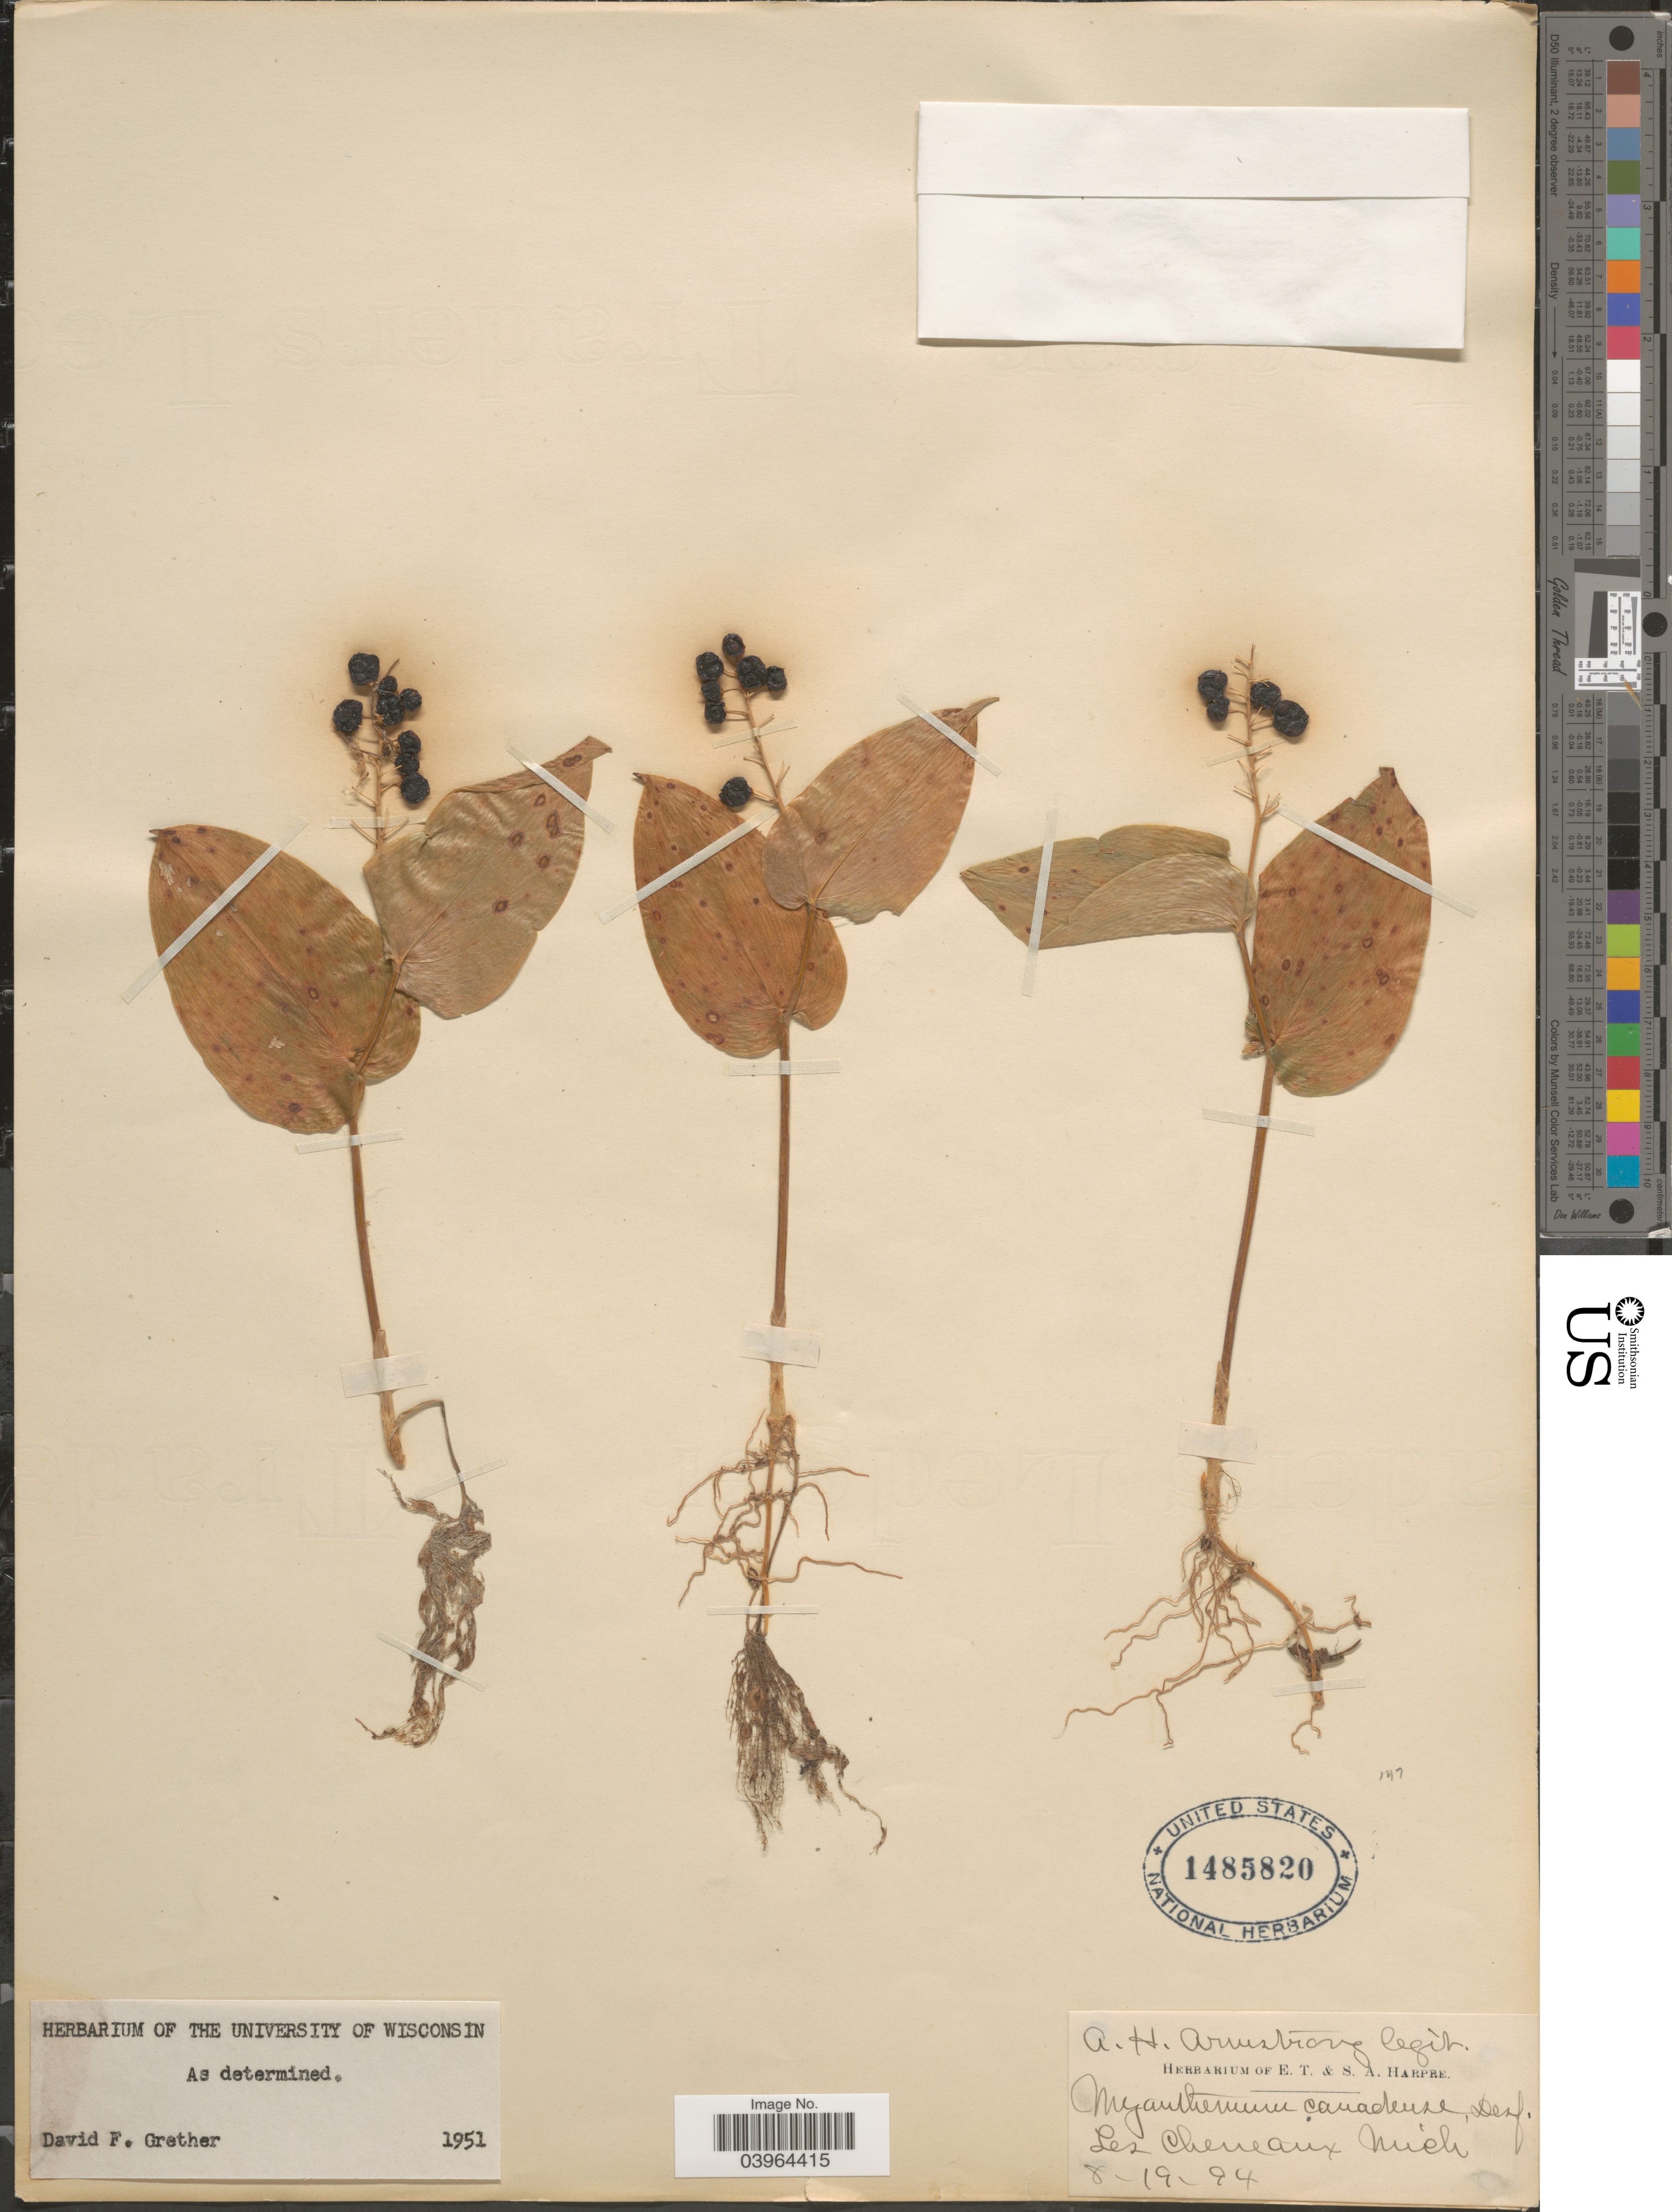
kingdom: Plantae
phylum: Tracheophyta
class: Liliopsida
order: Asparagales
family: Asparagaceae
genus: Maianthemum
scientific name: Maianthemum canadense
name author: Desf.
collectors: A. Armstrong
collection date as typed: Transcribed d/m/y: 19/8/94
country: United States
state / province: Michigan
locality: Les Cheneaux.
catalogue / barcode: US 1485820